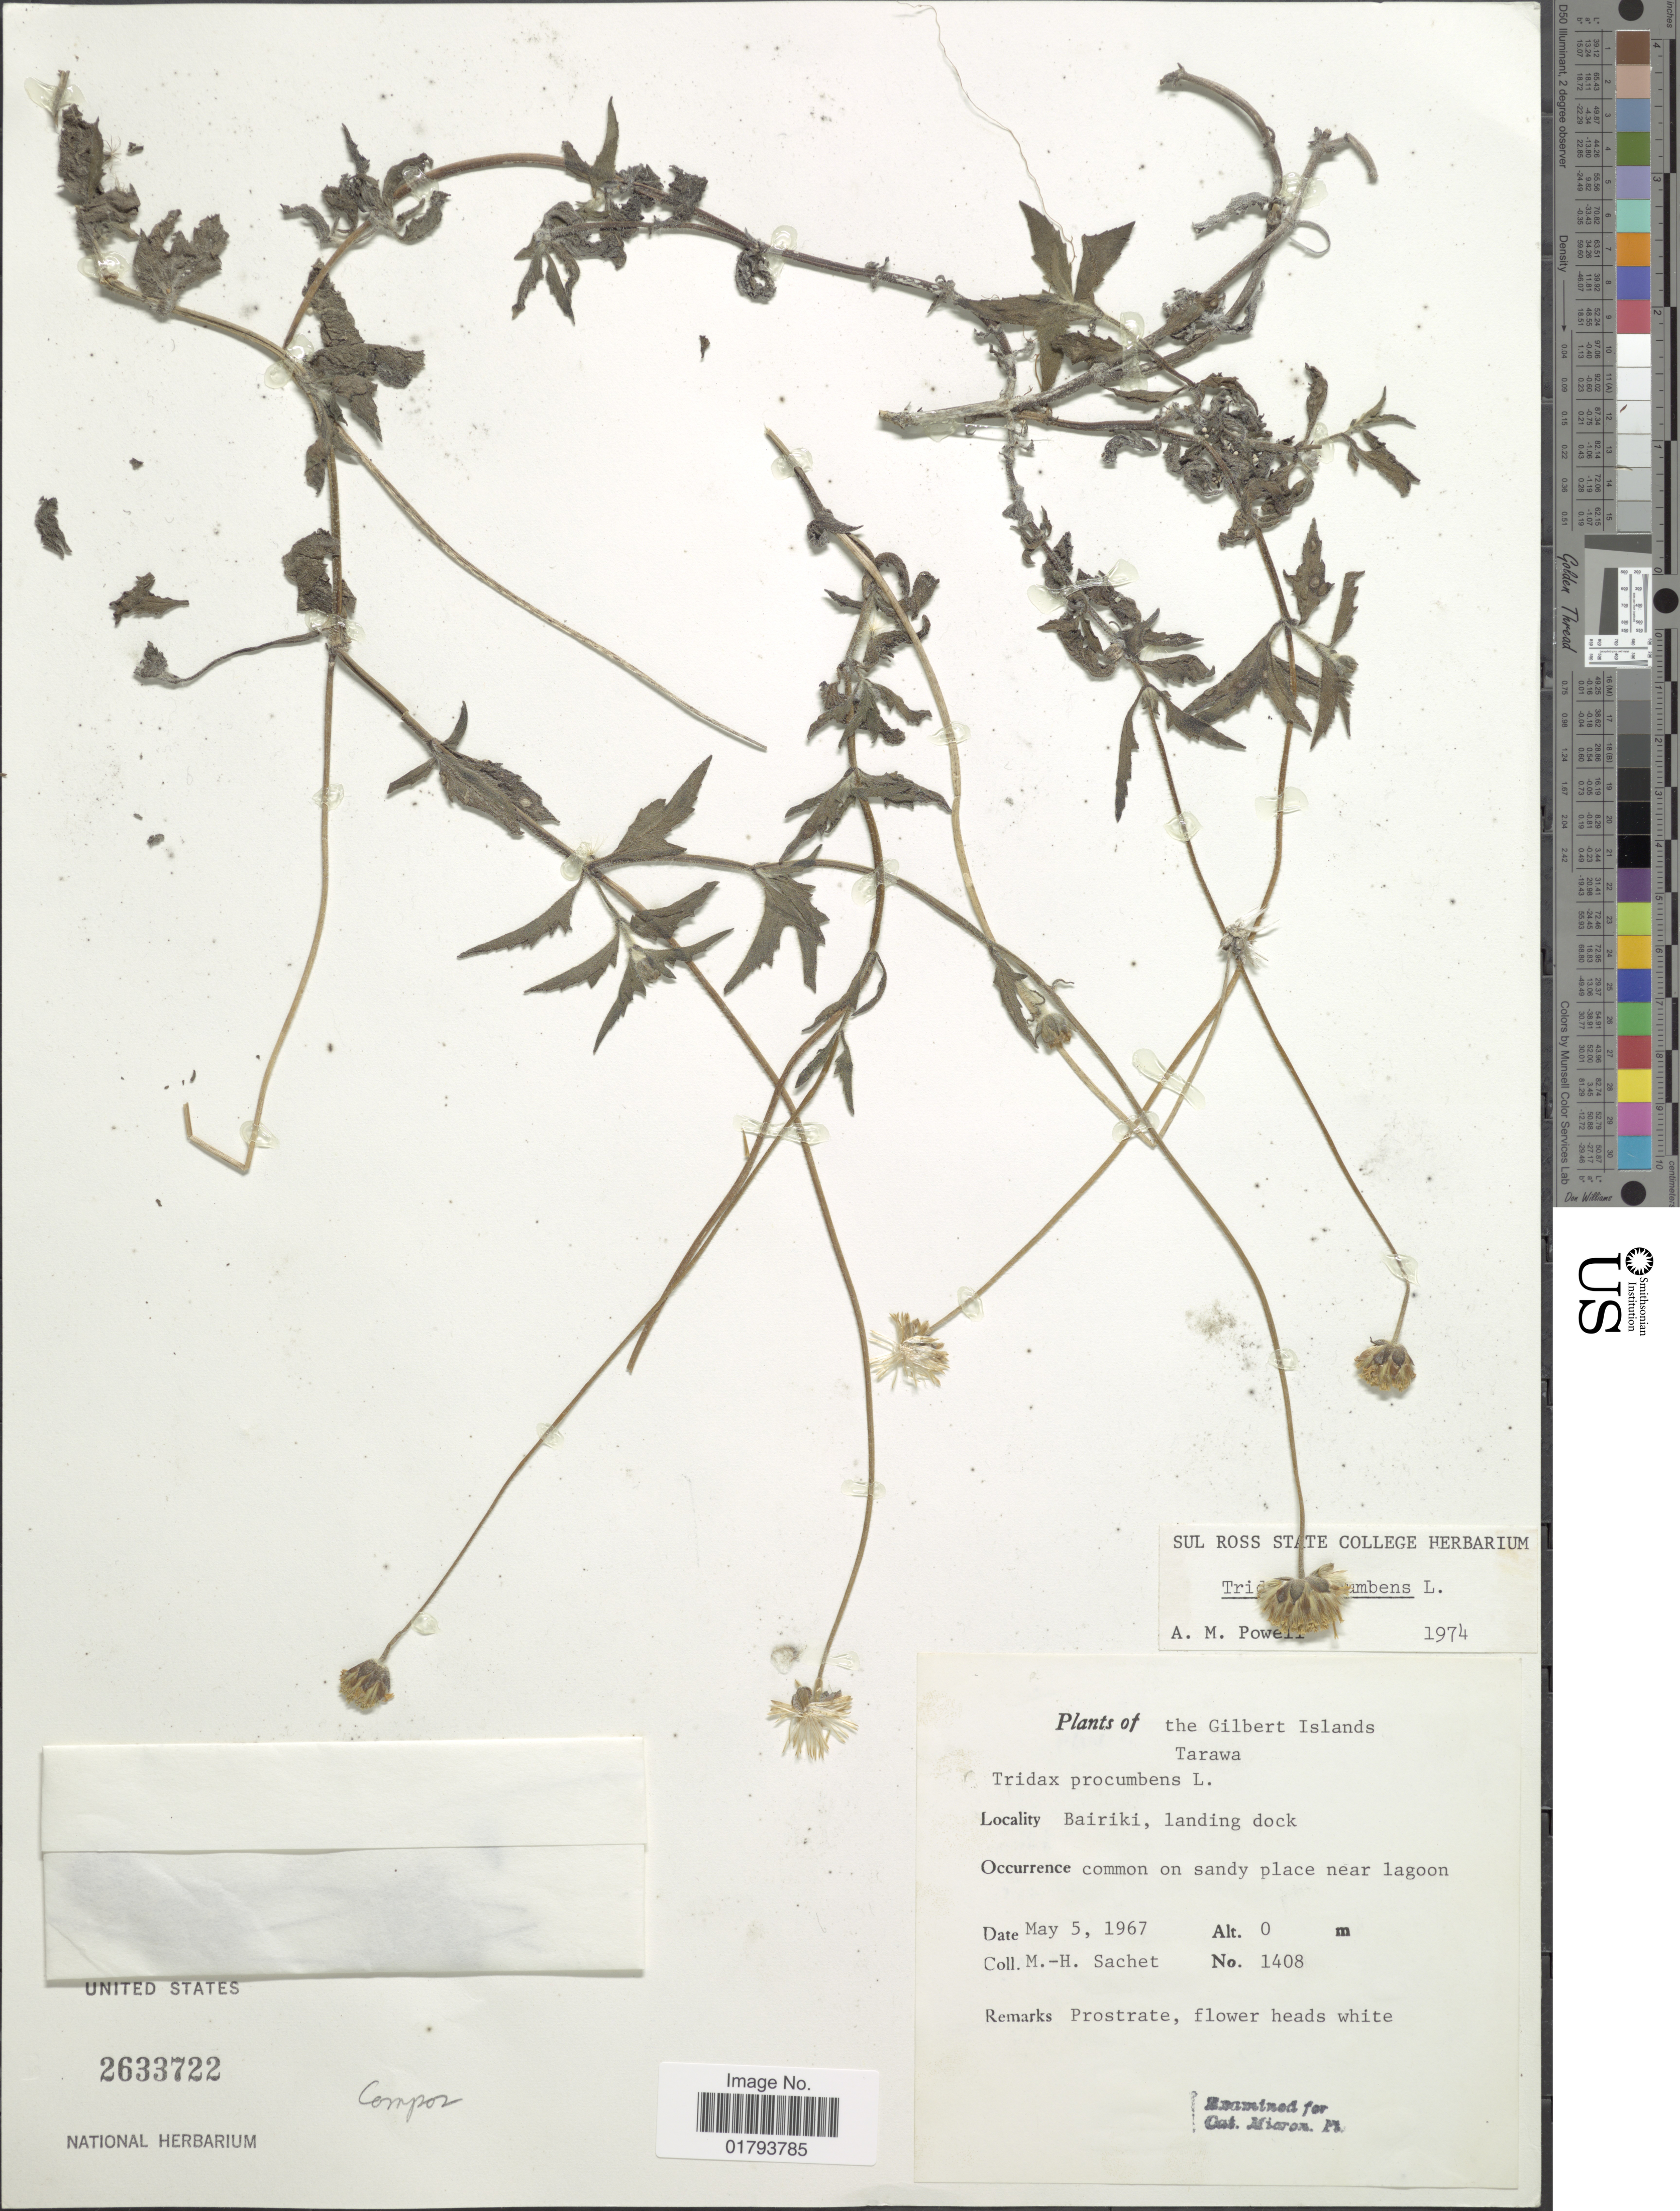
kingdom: Plantae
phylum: Tracheophyta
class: Magnoliopsida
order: Asterales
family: Asteraceae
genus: Tridax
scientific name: Tridax procumbens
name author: L.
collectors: M.-H. Sachet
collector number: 1408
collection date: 1967-05-05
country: Kiribati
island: Tarawa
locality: Gilbert Islands, Tarawa, Bairiki, landing dock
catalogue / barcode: US 2633722